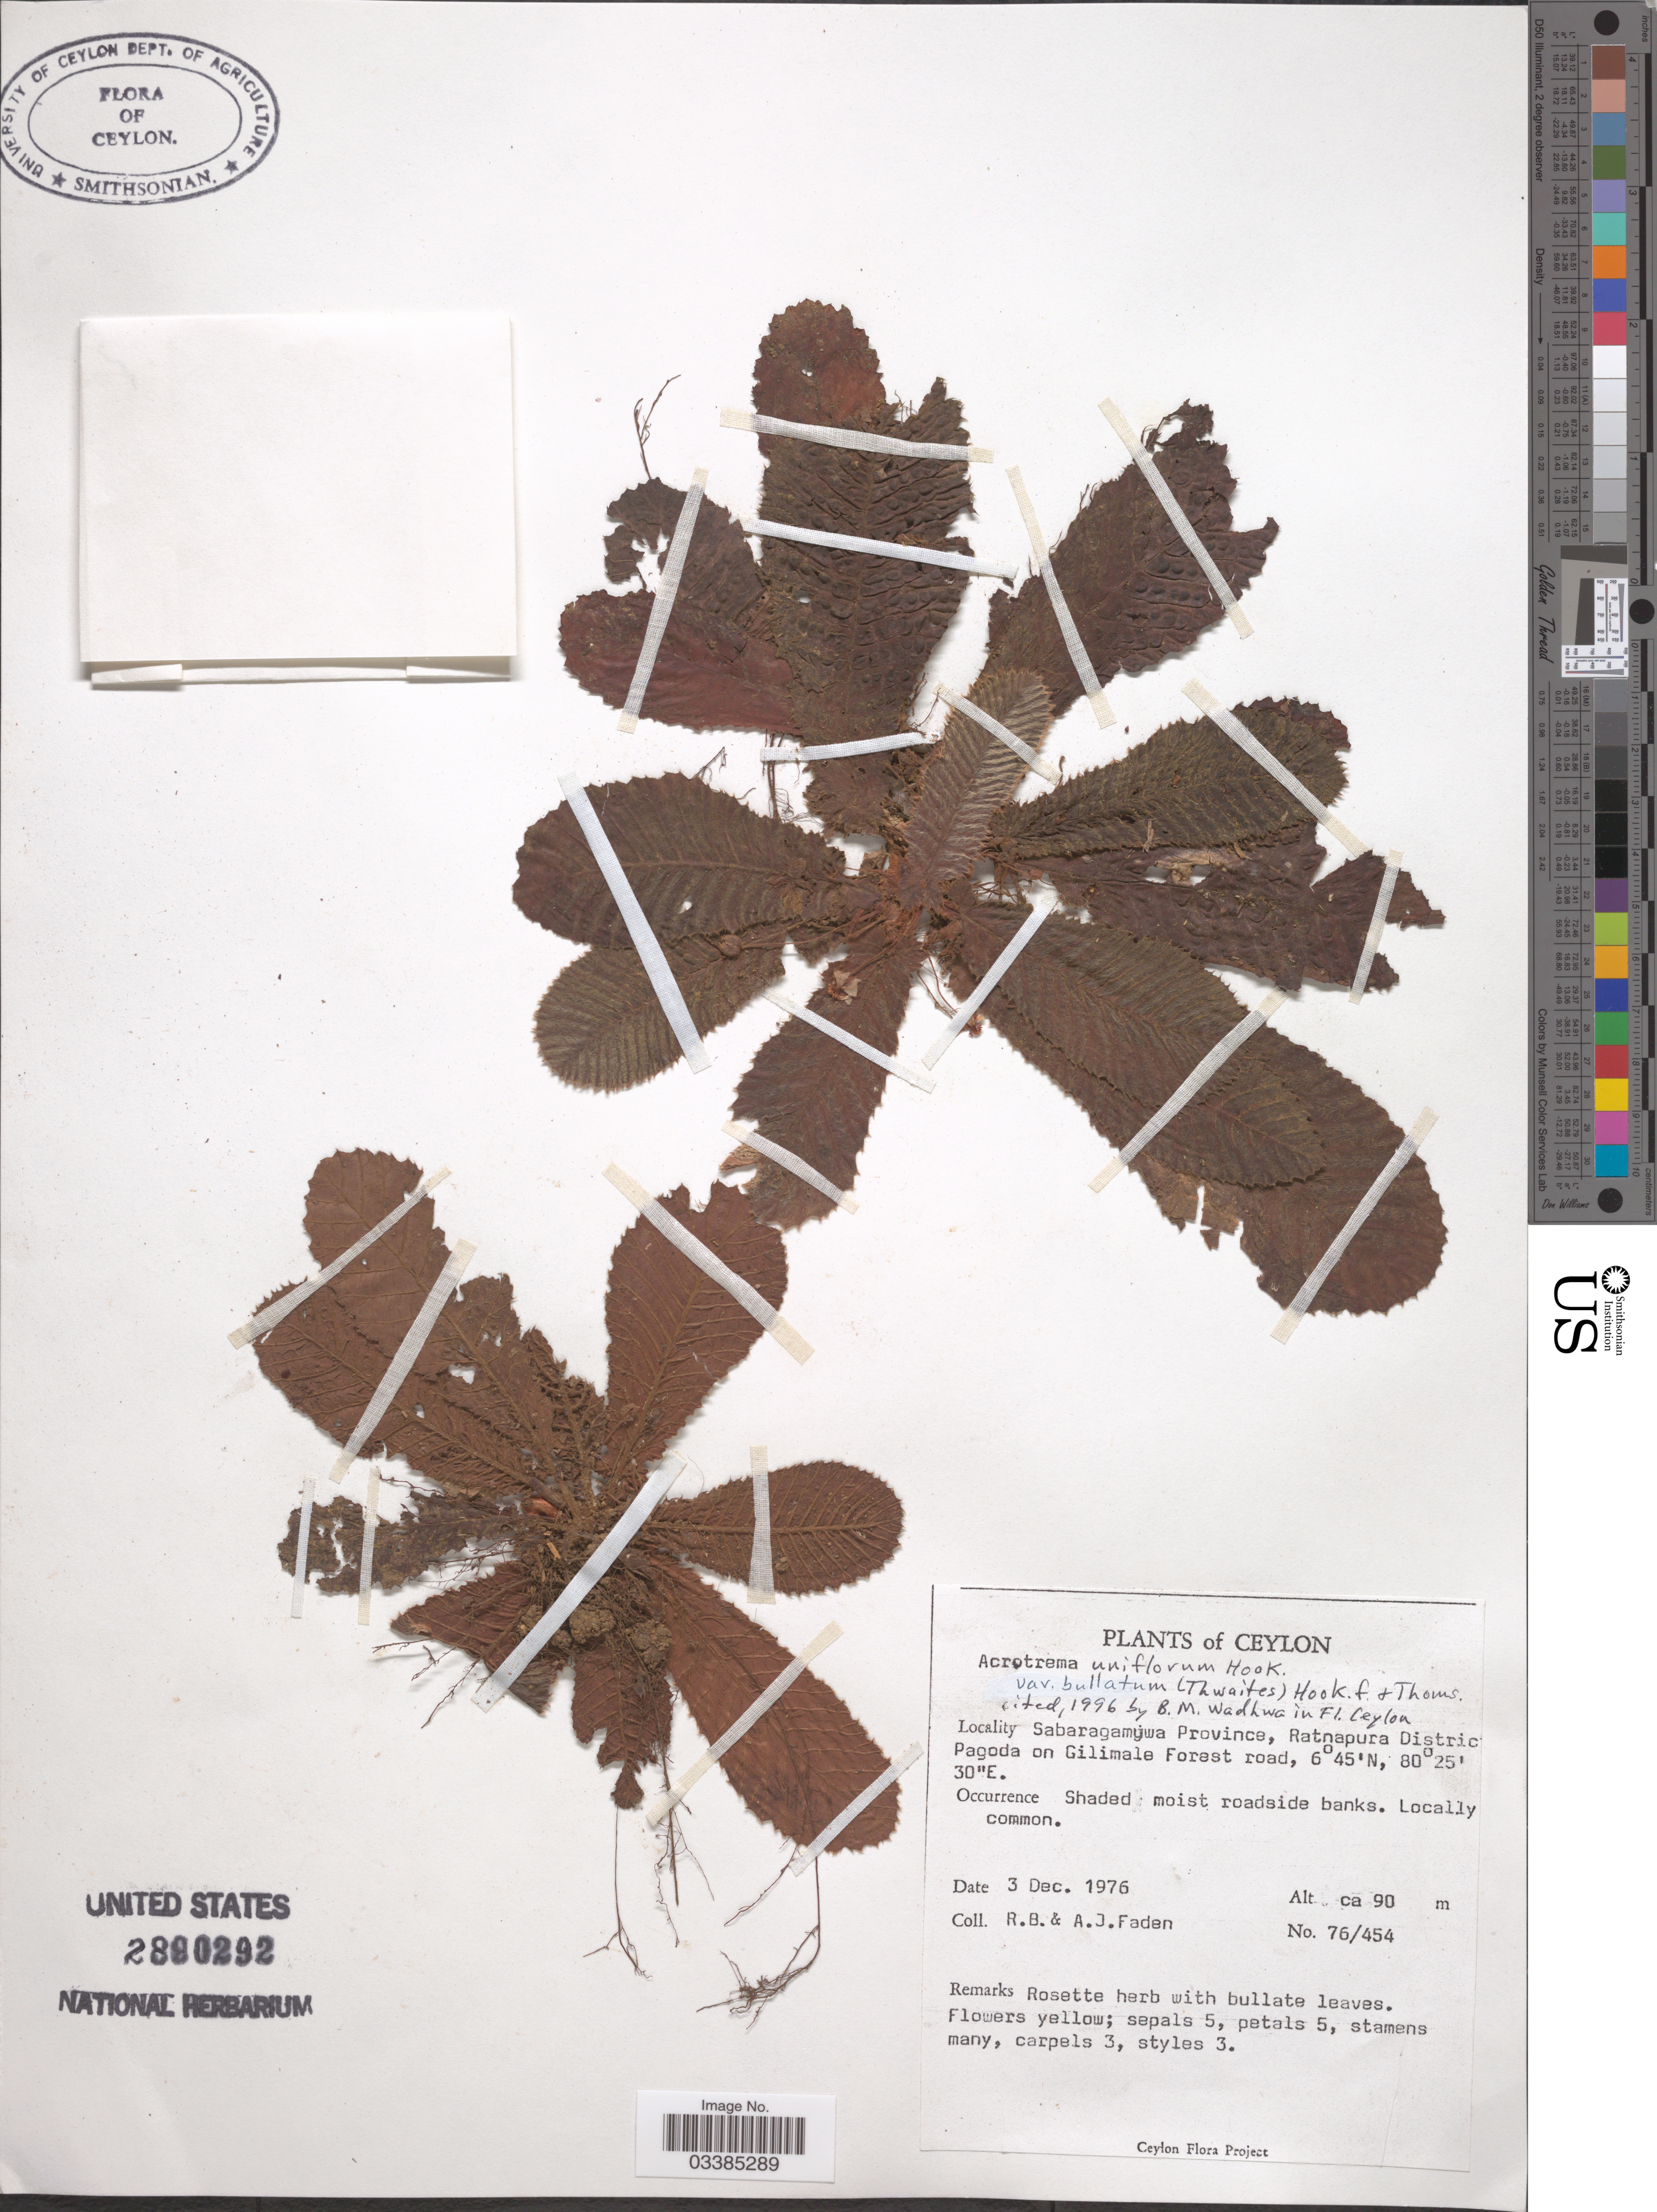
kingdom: Plantae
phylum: Tracheophyta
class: Magnoliopsida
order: Dilleniales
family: Dilleniaceae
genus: Acrotrema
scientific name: Acrotrema uniflorum var. bullatum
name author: (Thwaites) Hook. f. & Thomson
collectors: R. B. Faden & A. J. Faden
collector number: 76/454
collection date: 1976-12-03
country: Sri Lanka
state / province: Sabaragamuwa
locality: Ceylon. Ratnapura District Pagoda on Gilimale Forest road.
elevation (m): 90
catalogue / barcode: US 2890292